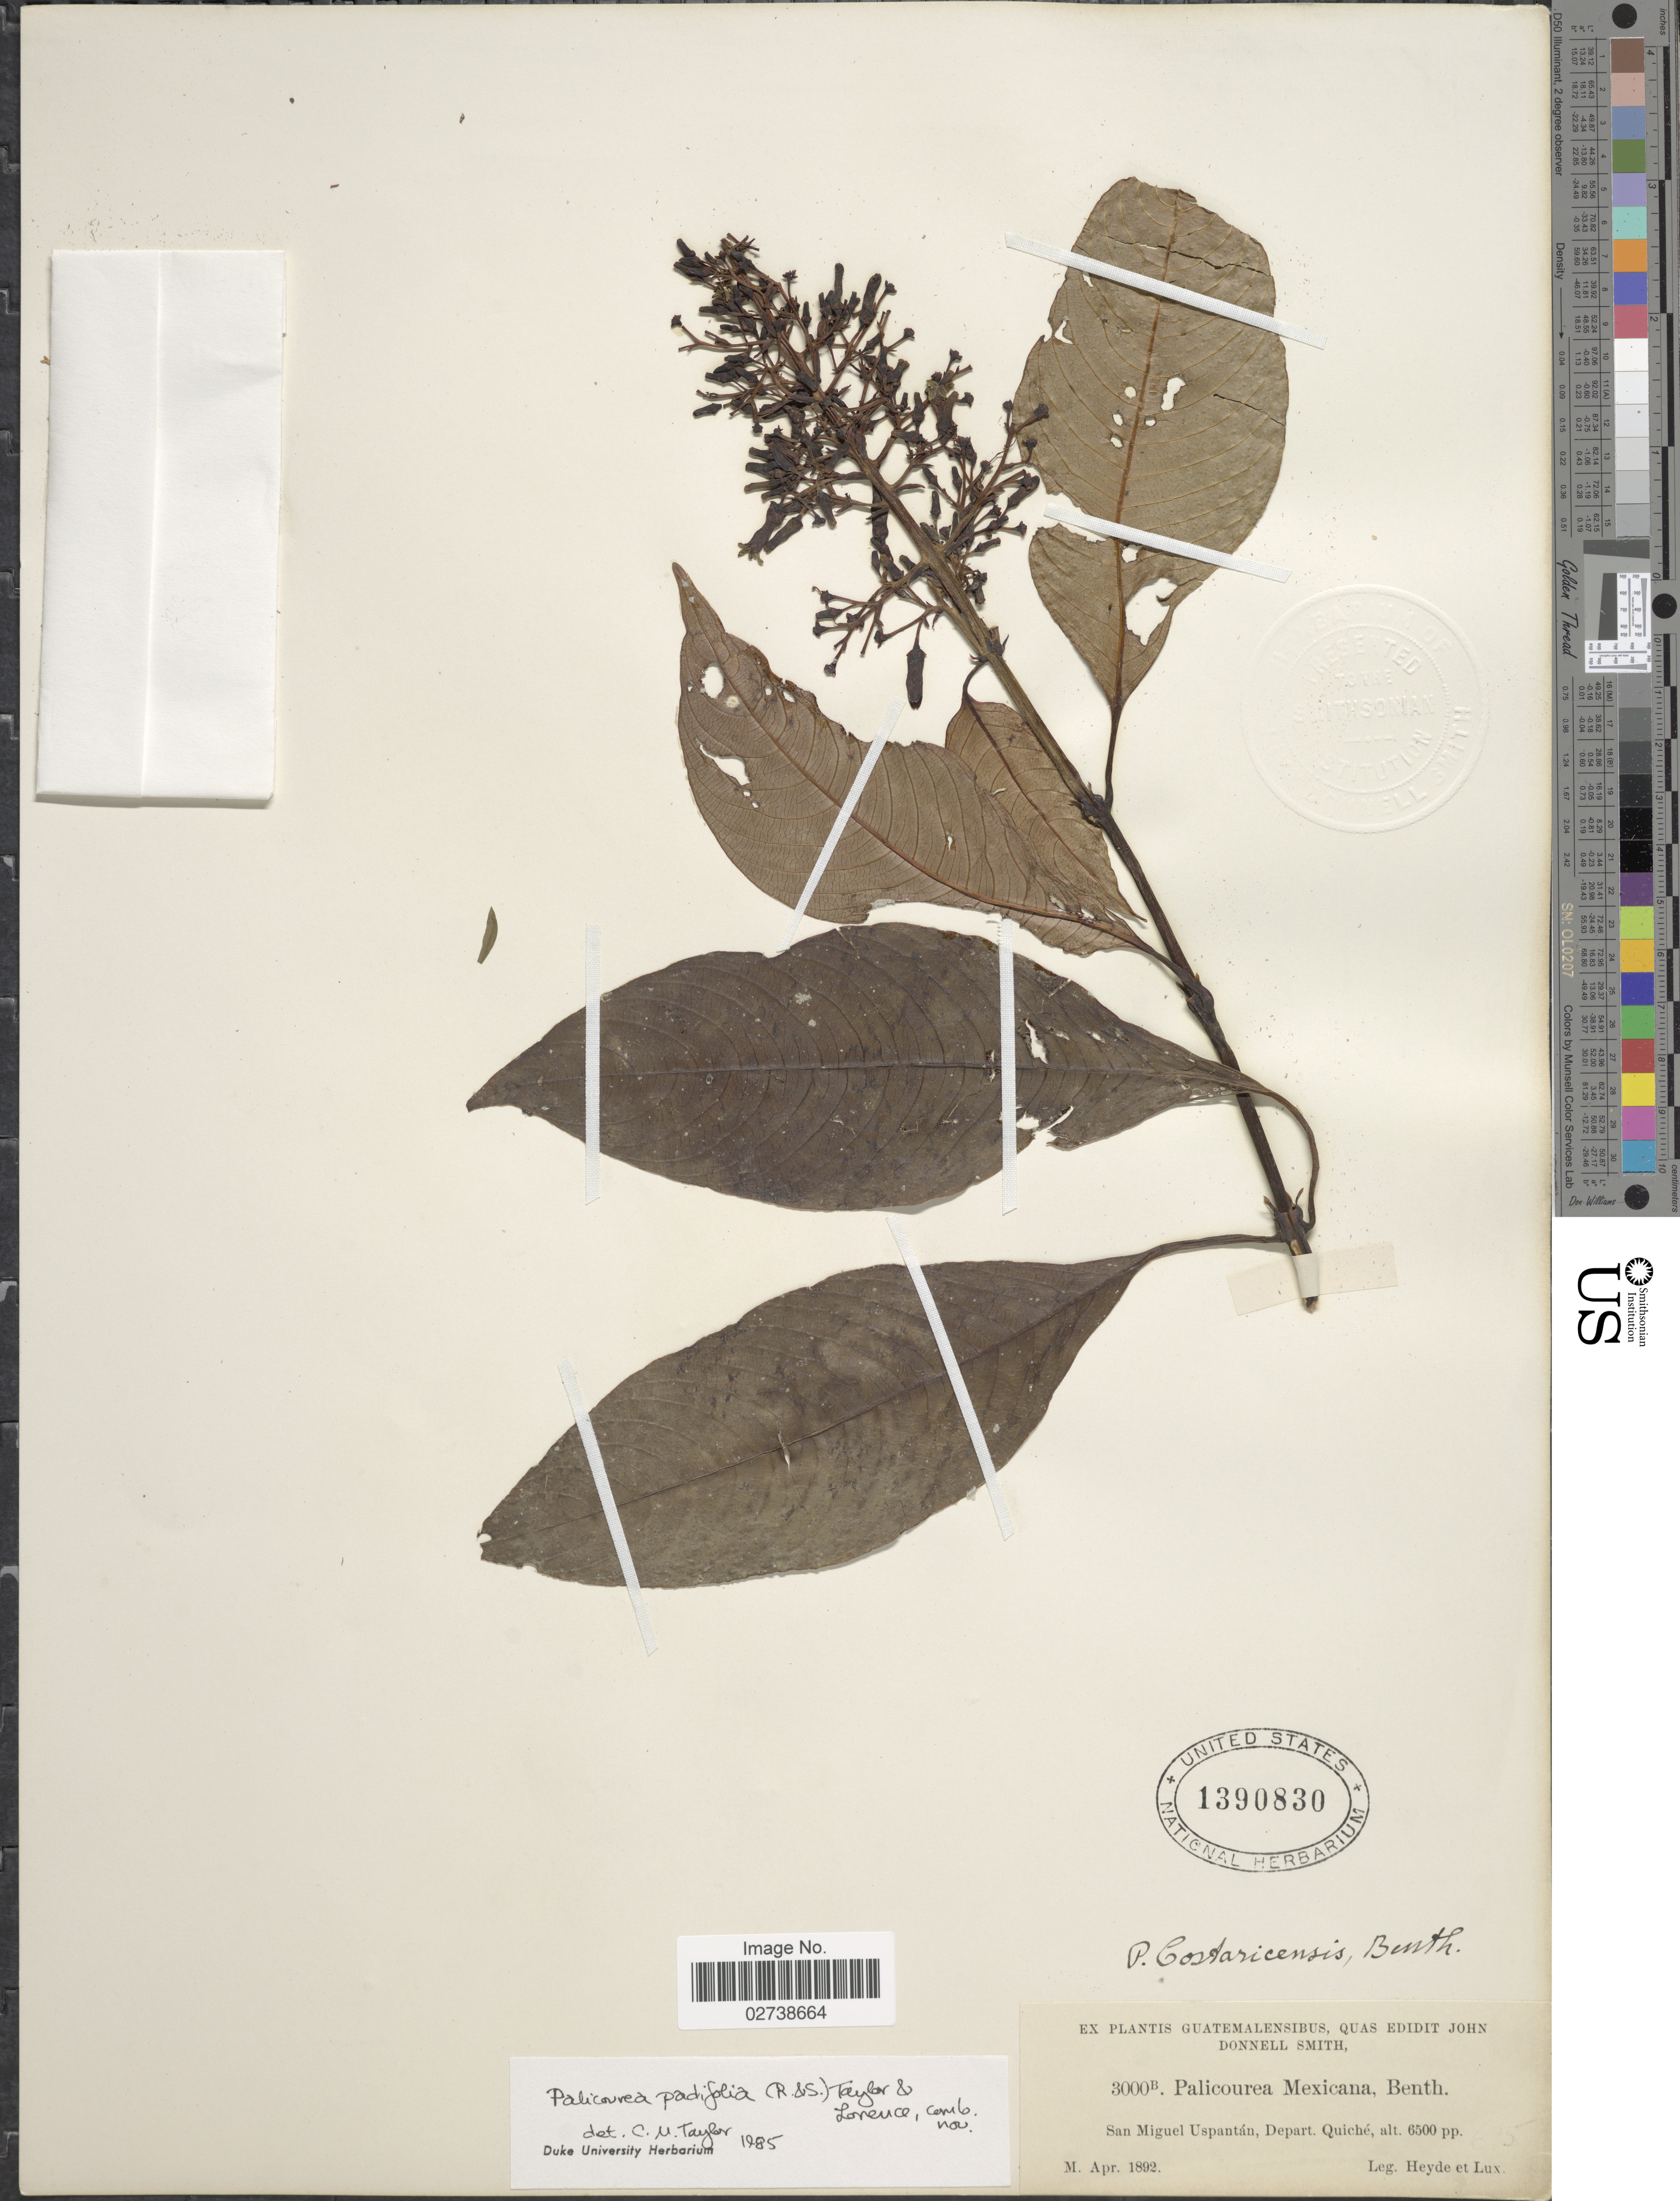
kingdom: Plantae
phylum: Tracheophyta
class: Magnoliopsida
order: Gentianales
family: Rubiaceae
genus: Palicourea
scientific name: Palicourea padifolia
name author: (Humb. & Bonpl. ex Roem. & Schult.) C.M. Taylor & Lorence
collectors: Heyde & Lux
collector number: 3000B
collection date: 1892-04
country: Guatemala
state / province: El Quiché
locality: San Miguel Uspantán, Depart. Quiché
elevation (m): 1981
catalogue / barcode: US 1390830